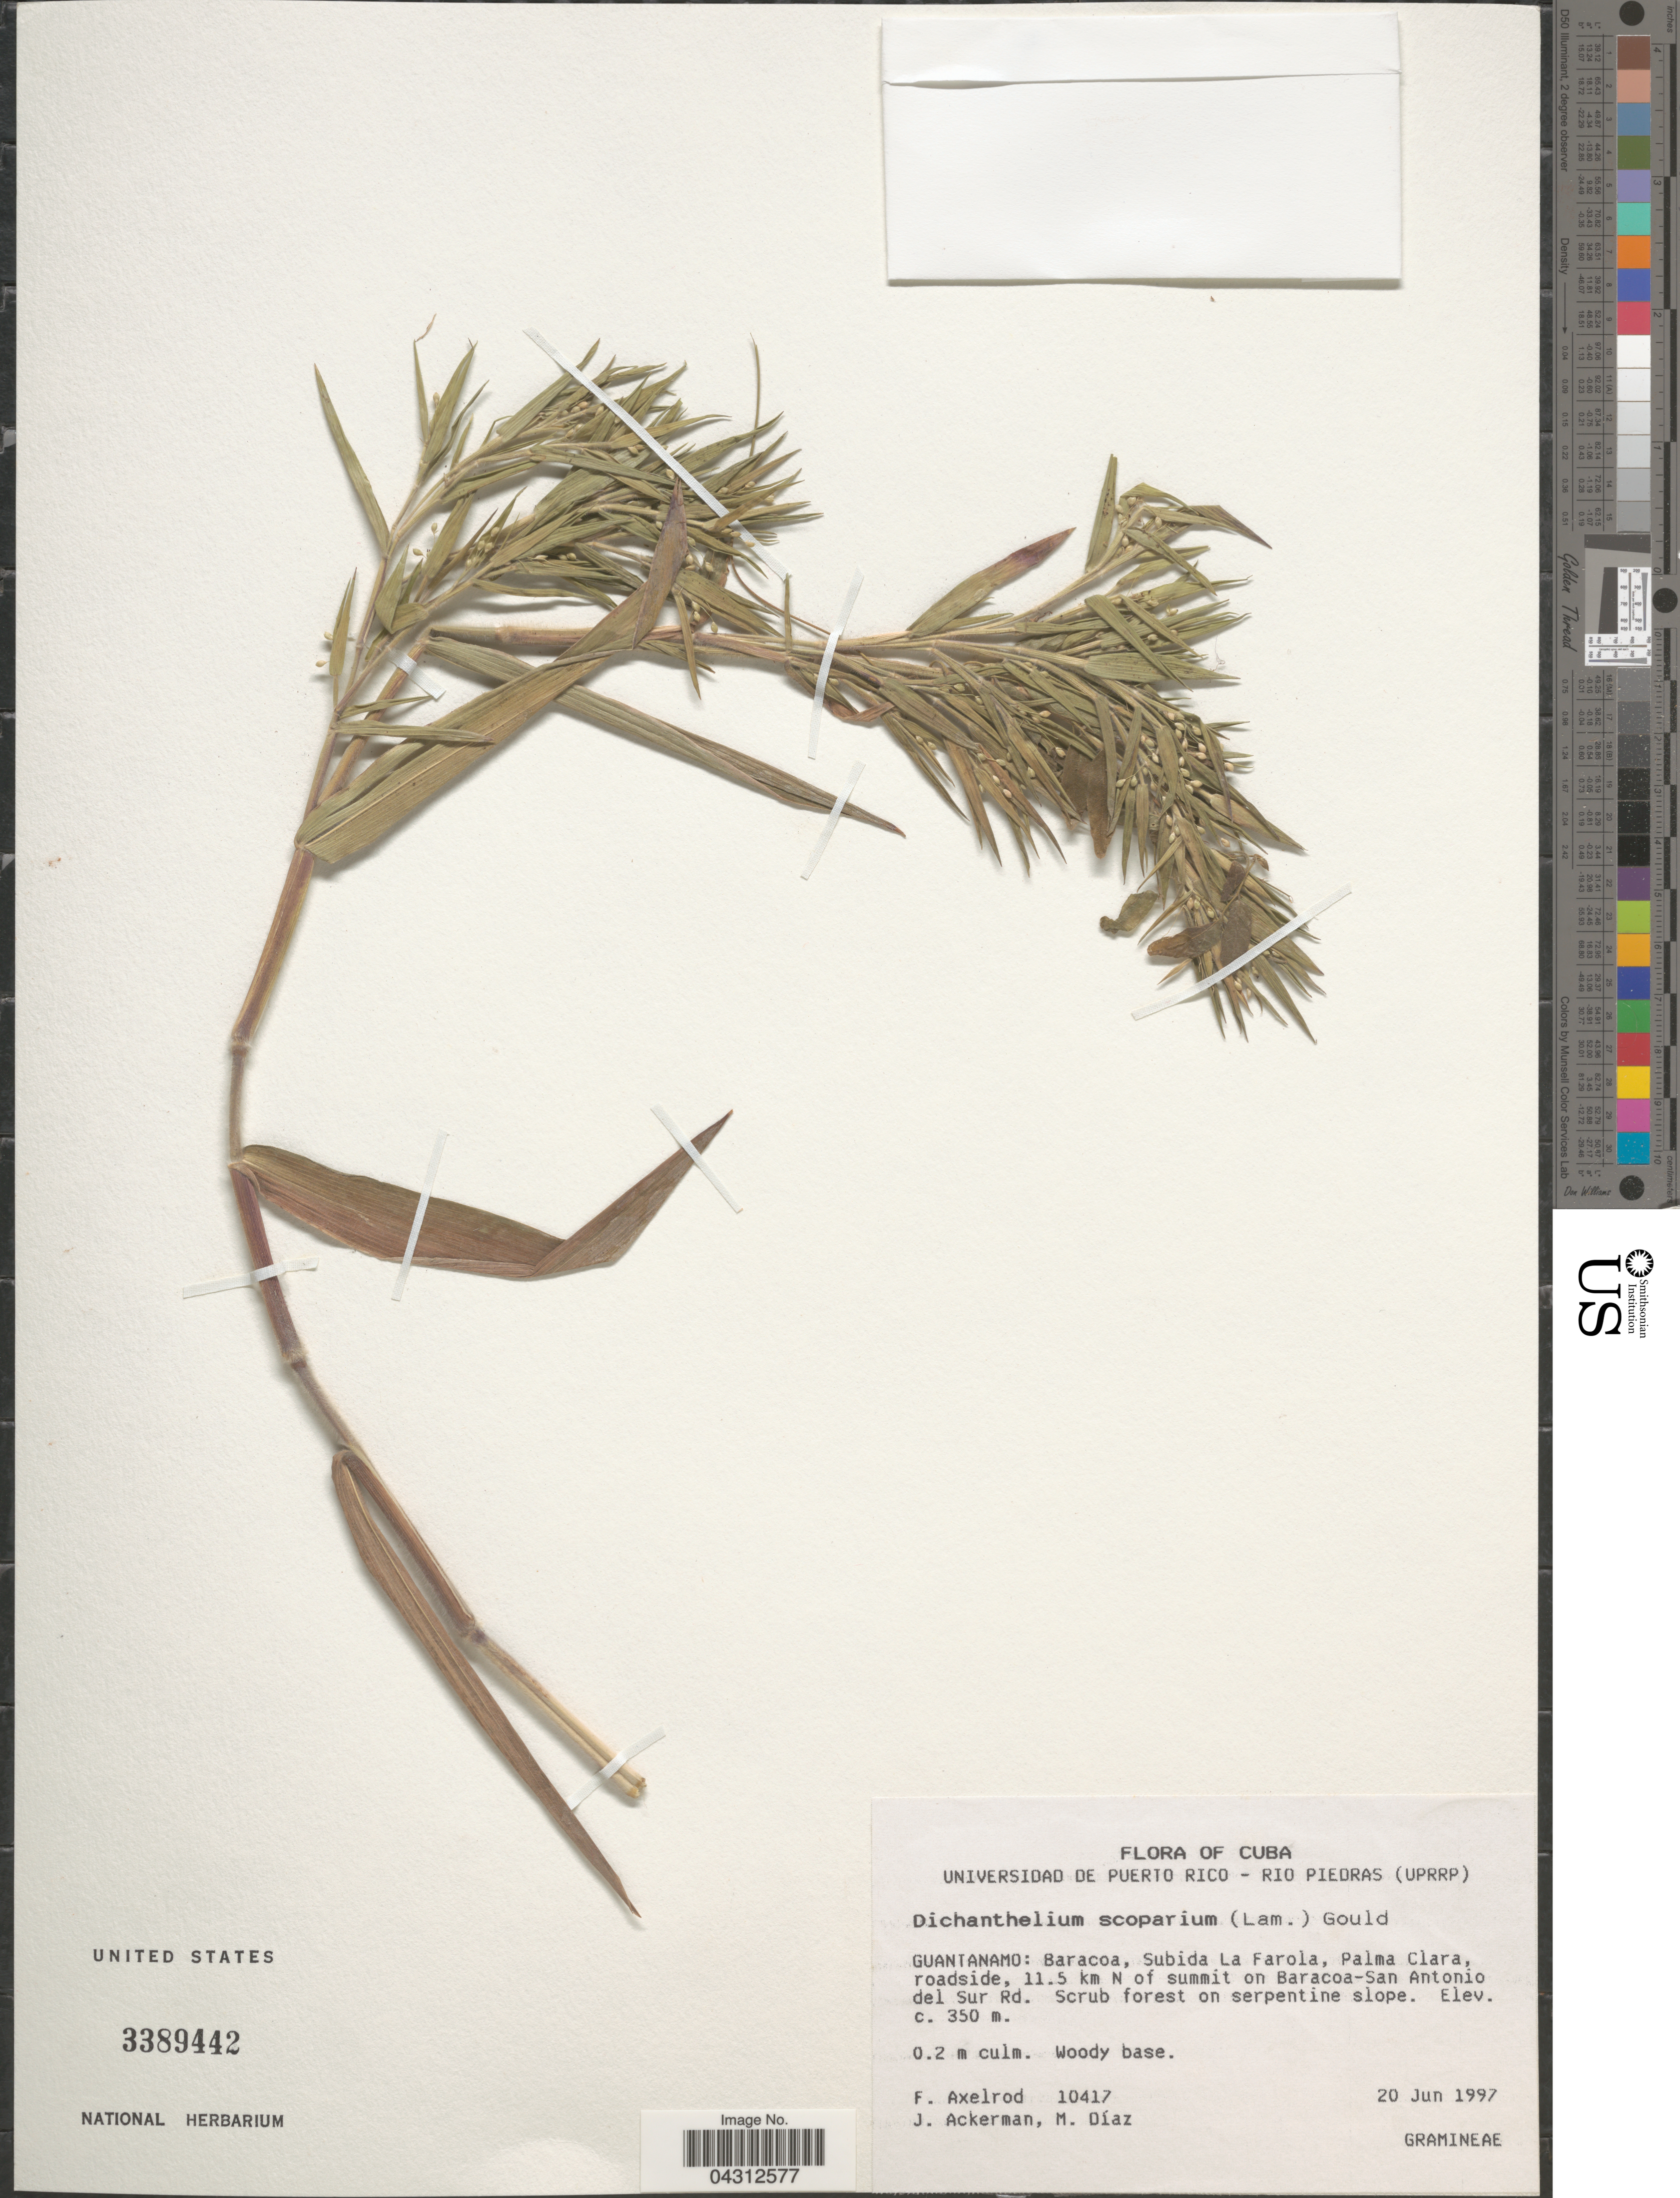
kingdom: Plantae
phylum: Tracheophyta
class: Liliopsida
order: Poales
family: Poaceae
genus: Dichanthelium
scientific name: Dichanthelium scoparium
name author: (Lam.) Gould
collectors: F. Axelrod, J. Ackerman & M. Díaz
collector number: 10417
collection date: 1997-06-20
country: Cuba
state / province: Guantánamo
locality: Baracoa, Subida La Farola, Palma Clara, roadside, 11.5 km N of summit on Baracoa-San Antonio del Sur Rd.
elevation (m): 350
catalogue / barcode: US 3389442